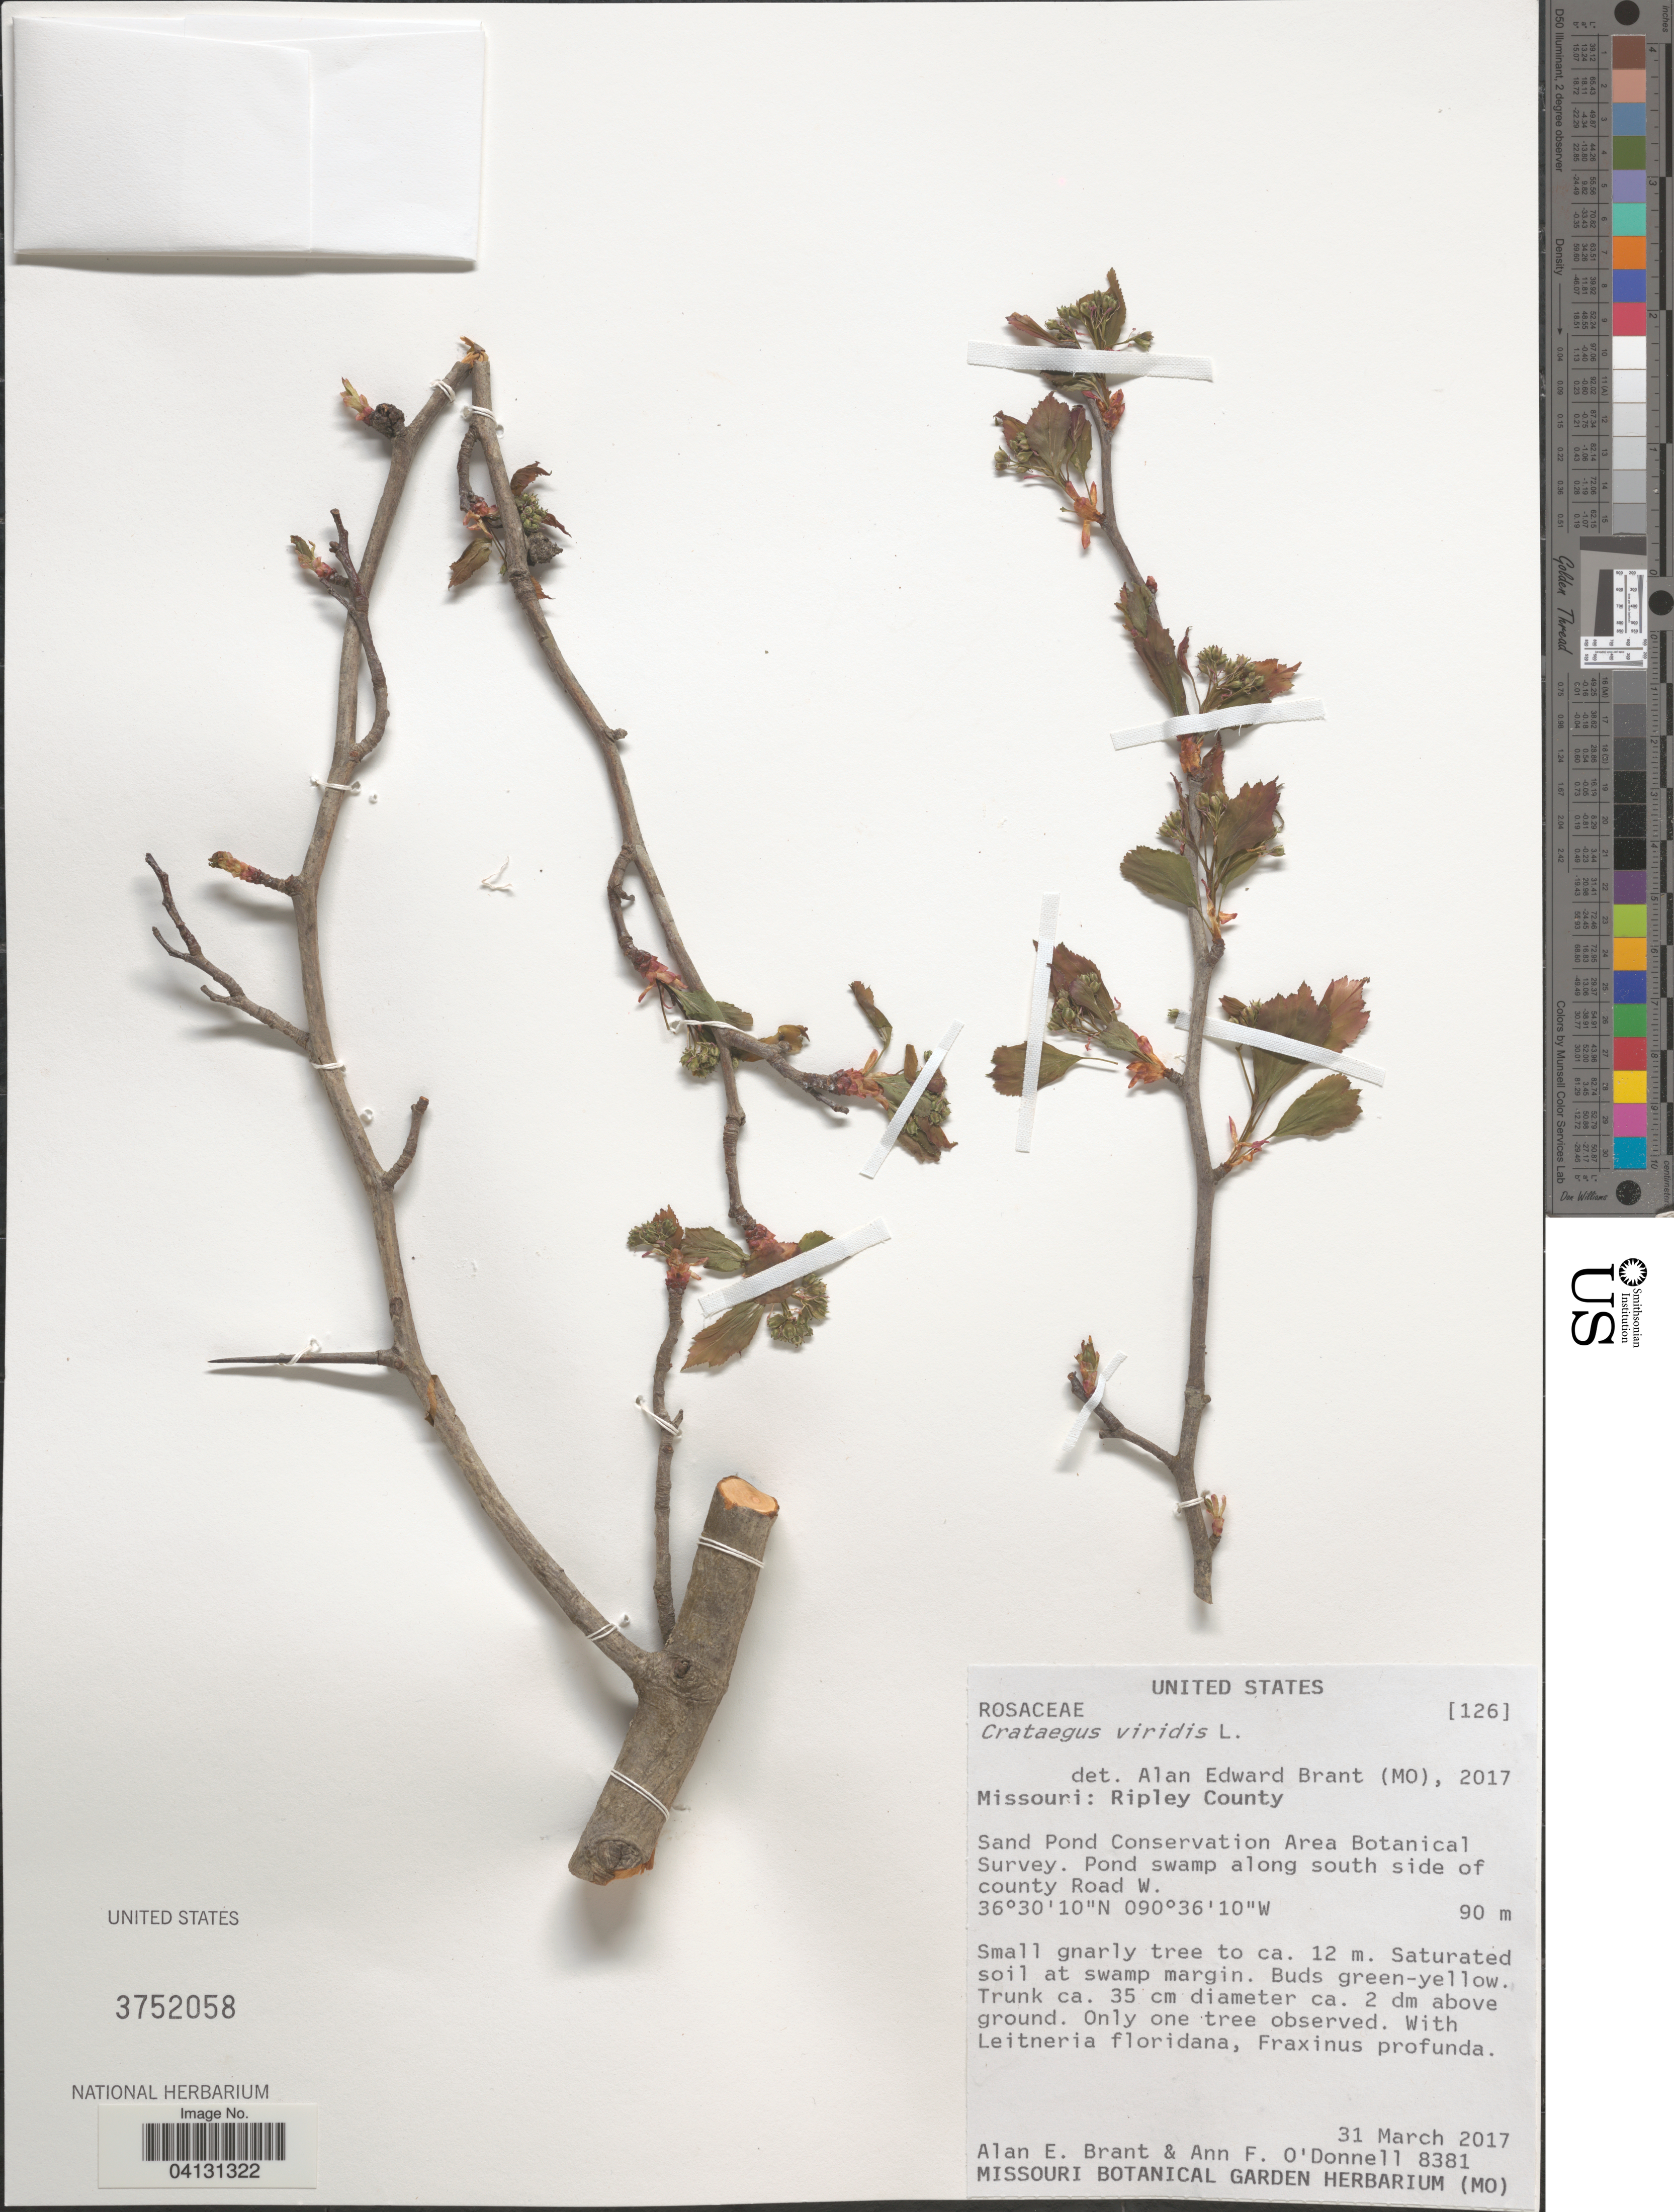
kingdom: Plantae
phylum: Tracheophyta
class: Magnoliopsida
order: Rosales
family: Rosaceae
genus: Crataegus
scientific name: Crataegus viridis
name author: L.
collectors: A. Brant & A. O'Donnell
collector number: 8381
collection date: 2017-03-31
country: United States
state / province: Missouri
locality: Ripley County. Sand Pond Conservation Area Botanical Survey. Pond swamp along south side of county Road W.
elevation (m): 90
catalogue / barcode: US 3752058